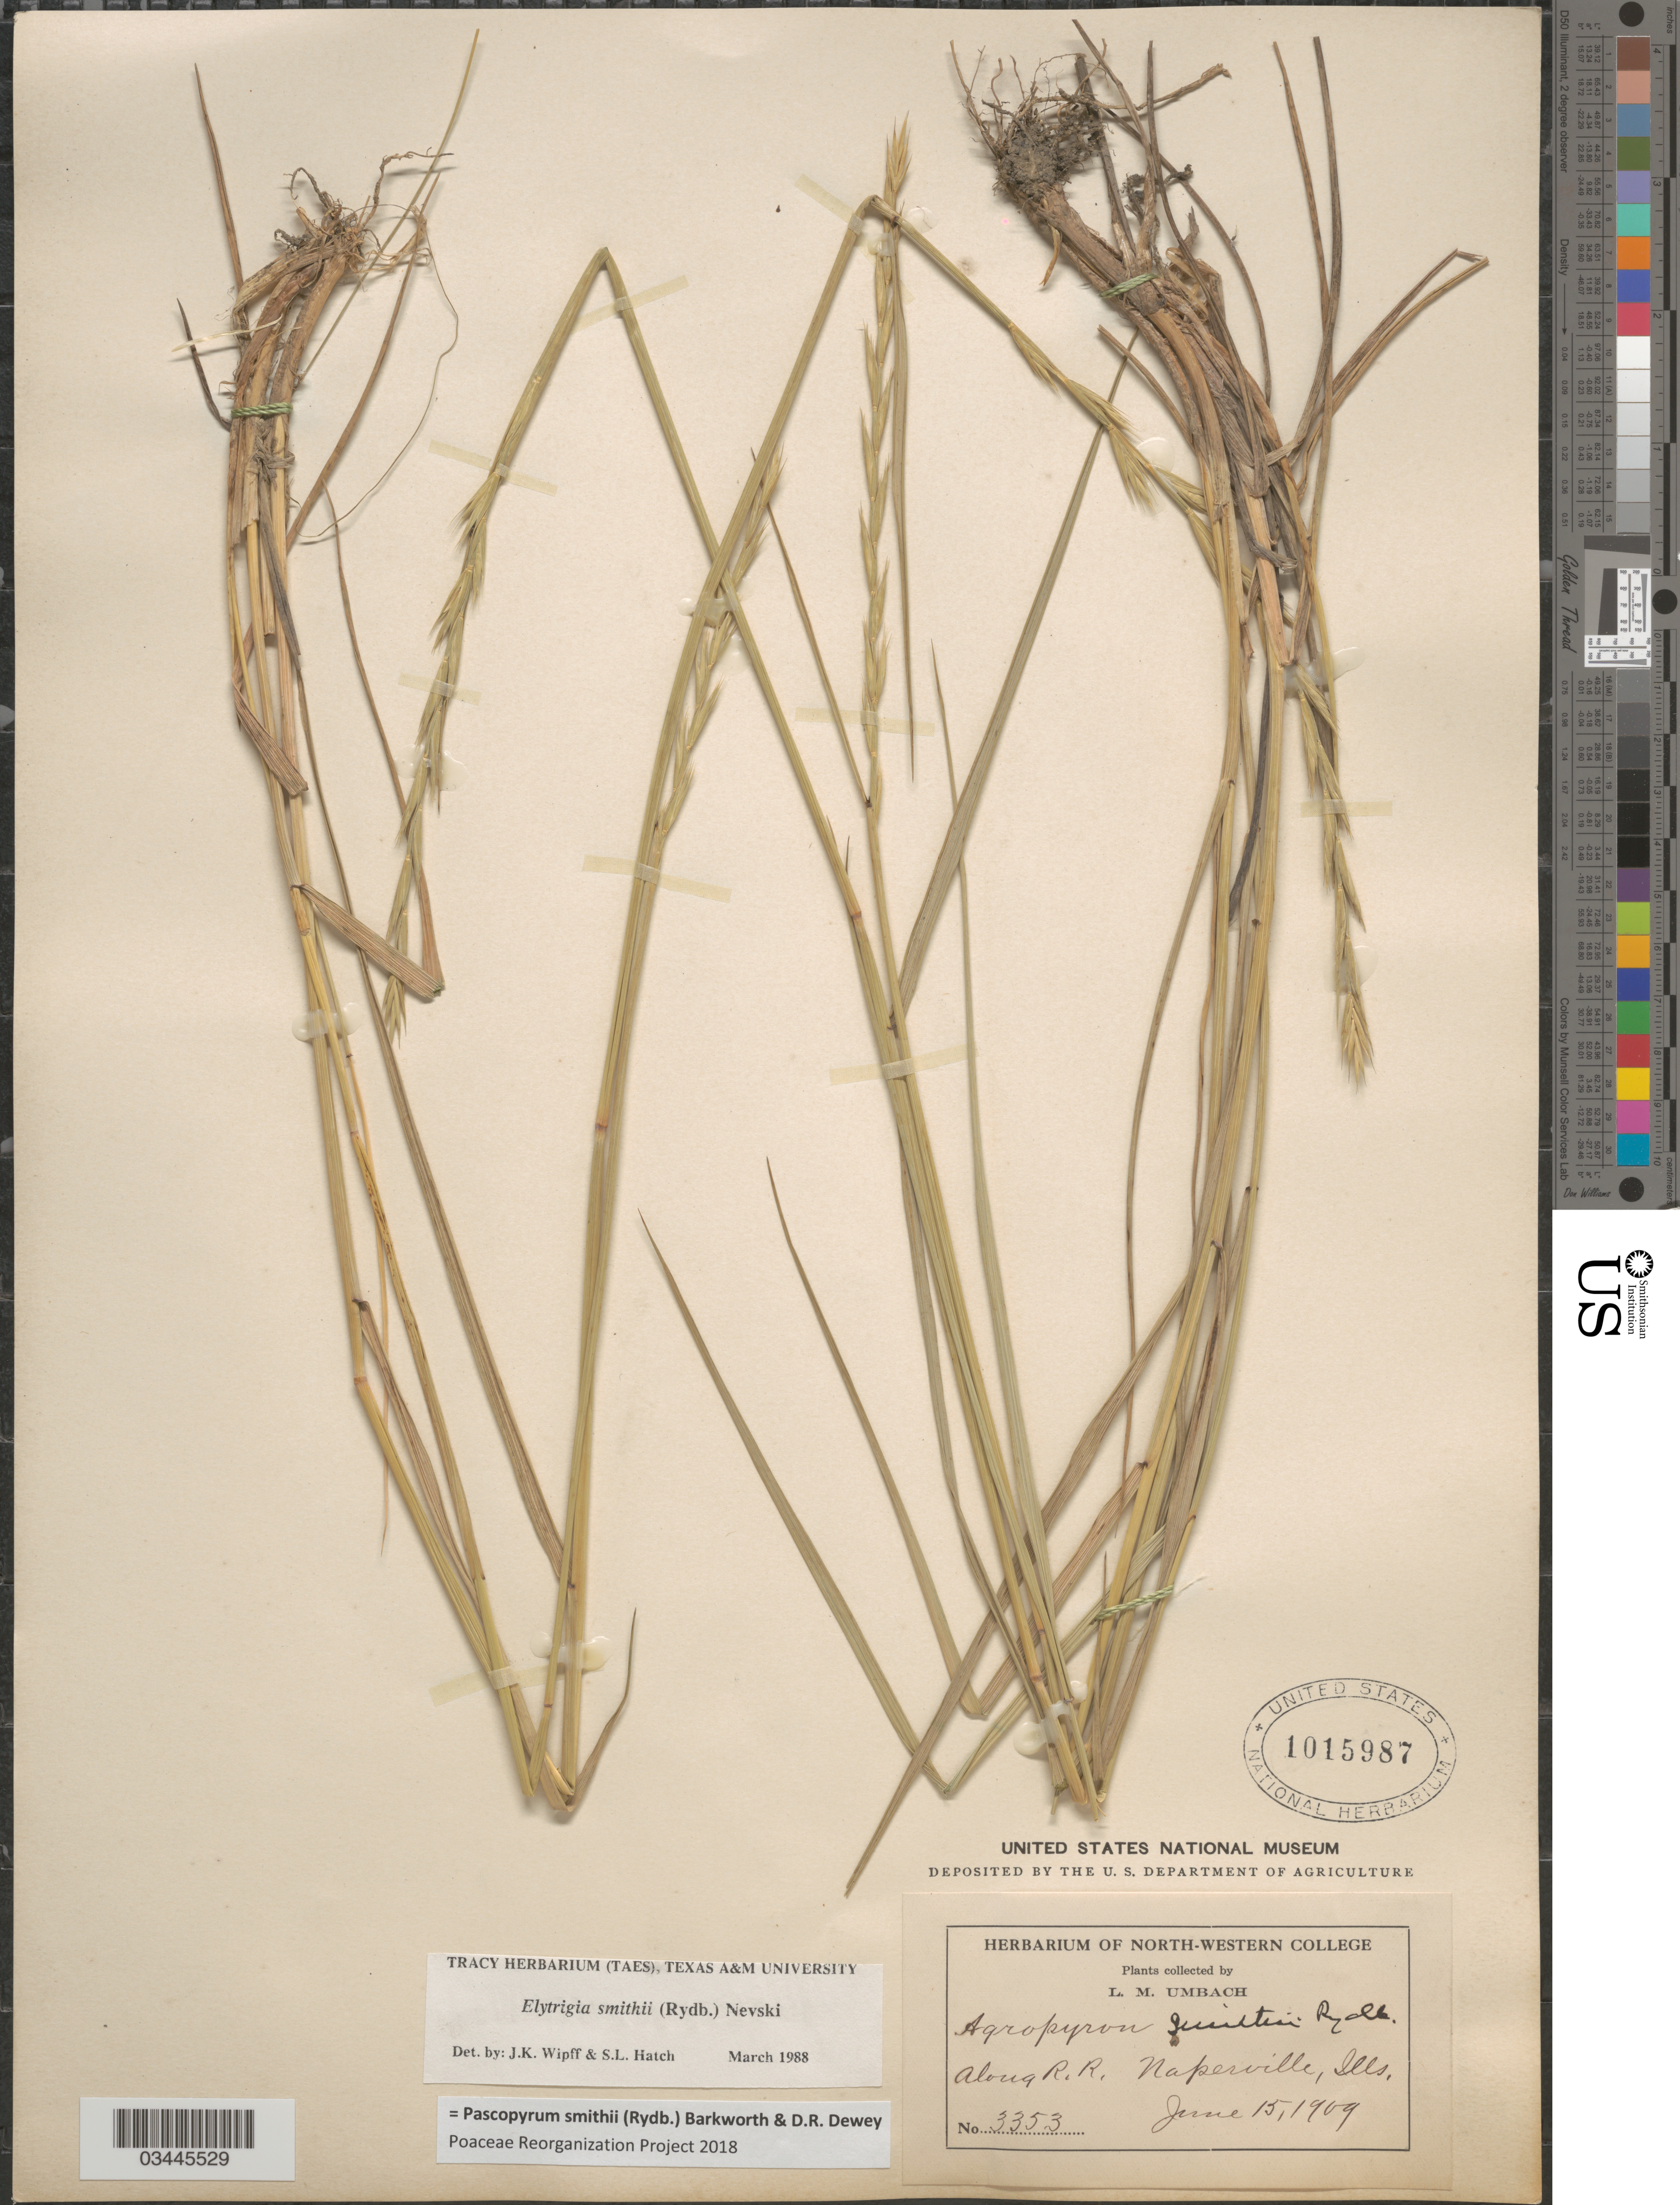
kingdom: Plantae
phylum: Tracheophyta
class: Liliopsida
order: Poales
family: Poaceae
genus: Pascopyrum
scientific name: Pascopyrum smithii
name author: (Rydb.) Barkworth & Dewey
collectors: L. M. Umbach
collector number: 3353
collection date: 1909-06-15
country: United States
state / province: Illinois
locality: Along R. R. Naperville.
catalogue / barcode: US 1015987